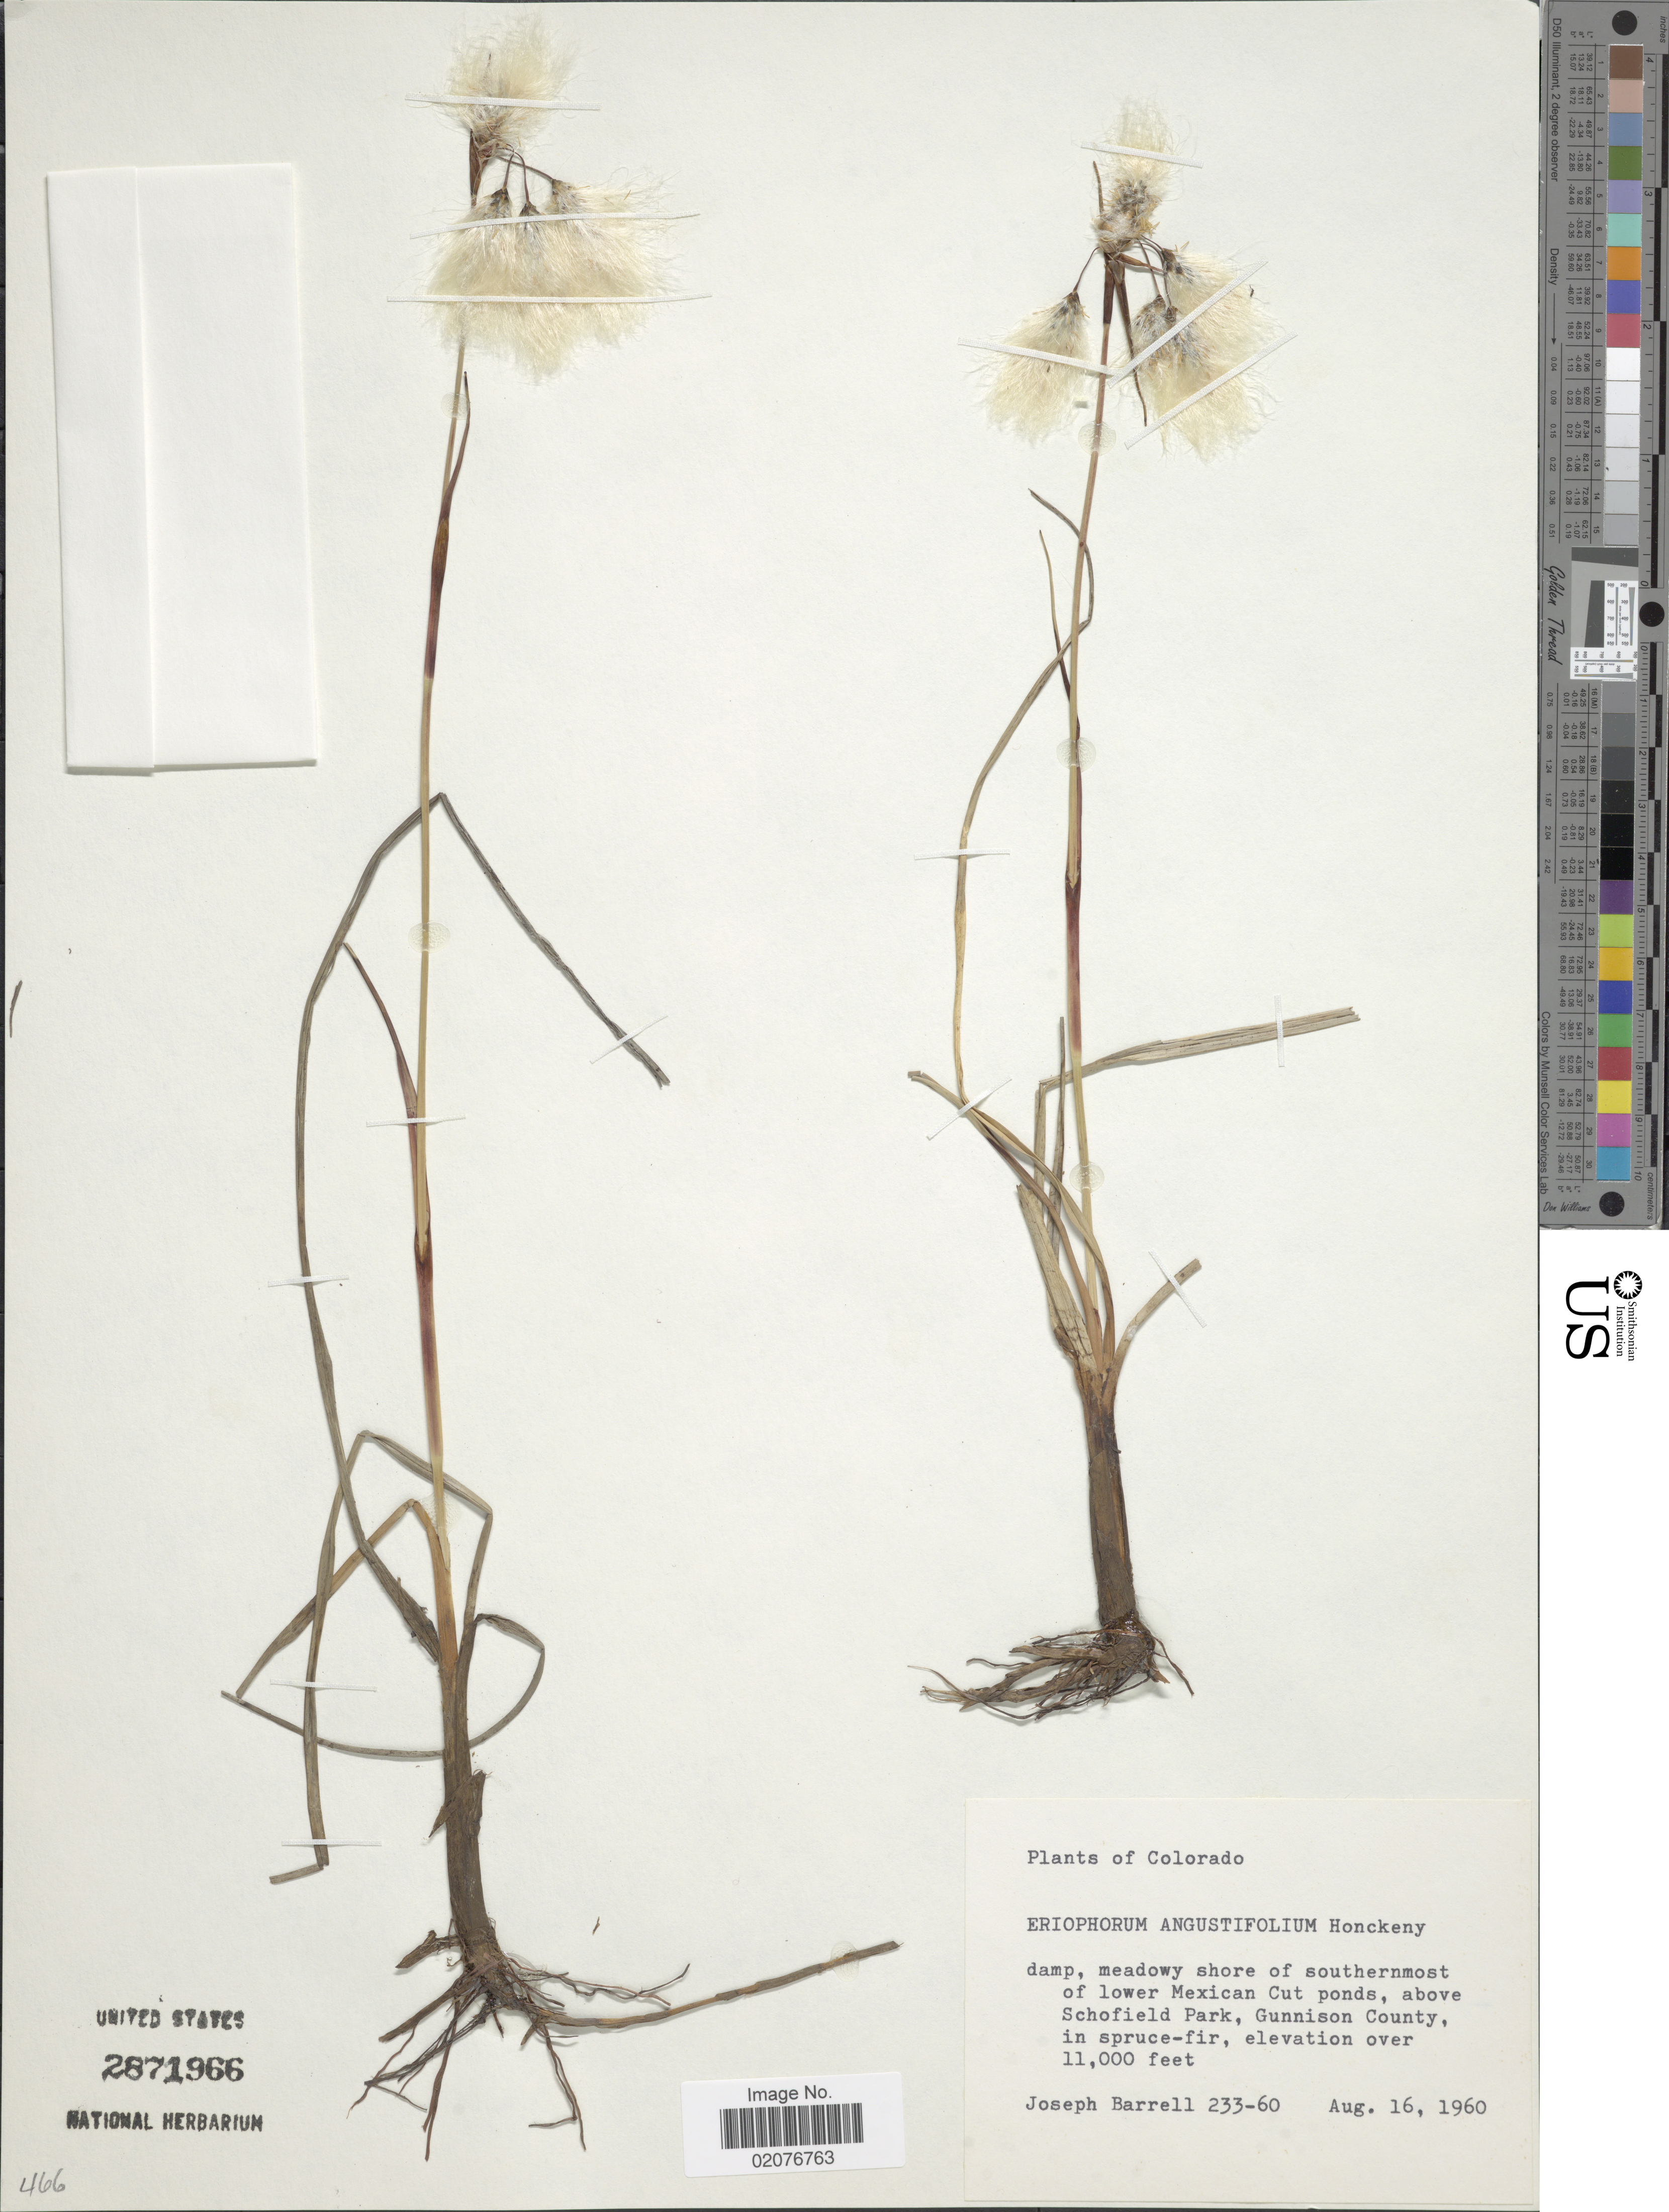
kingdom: Plantae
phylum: Tracheophyta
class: Liliopsida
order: Poales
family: Cyperaceae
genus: Eriophorum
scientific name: Eriophorum angustifolium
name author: Honck.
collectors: J. Barrell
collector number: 233-60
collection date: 1960-08-16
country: United States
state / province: Colorado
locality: Damp, meadow shore of southernmost of lower Mexican Cut ponds, above Schofield Park, Gunnison County, in spruve-fir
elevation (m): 3353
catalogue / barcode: US 2871966